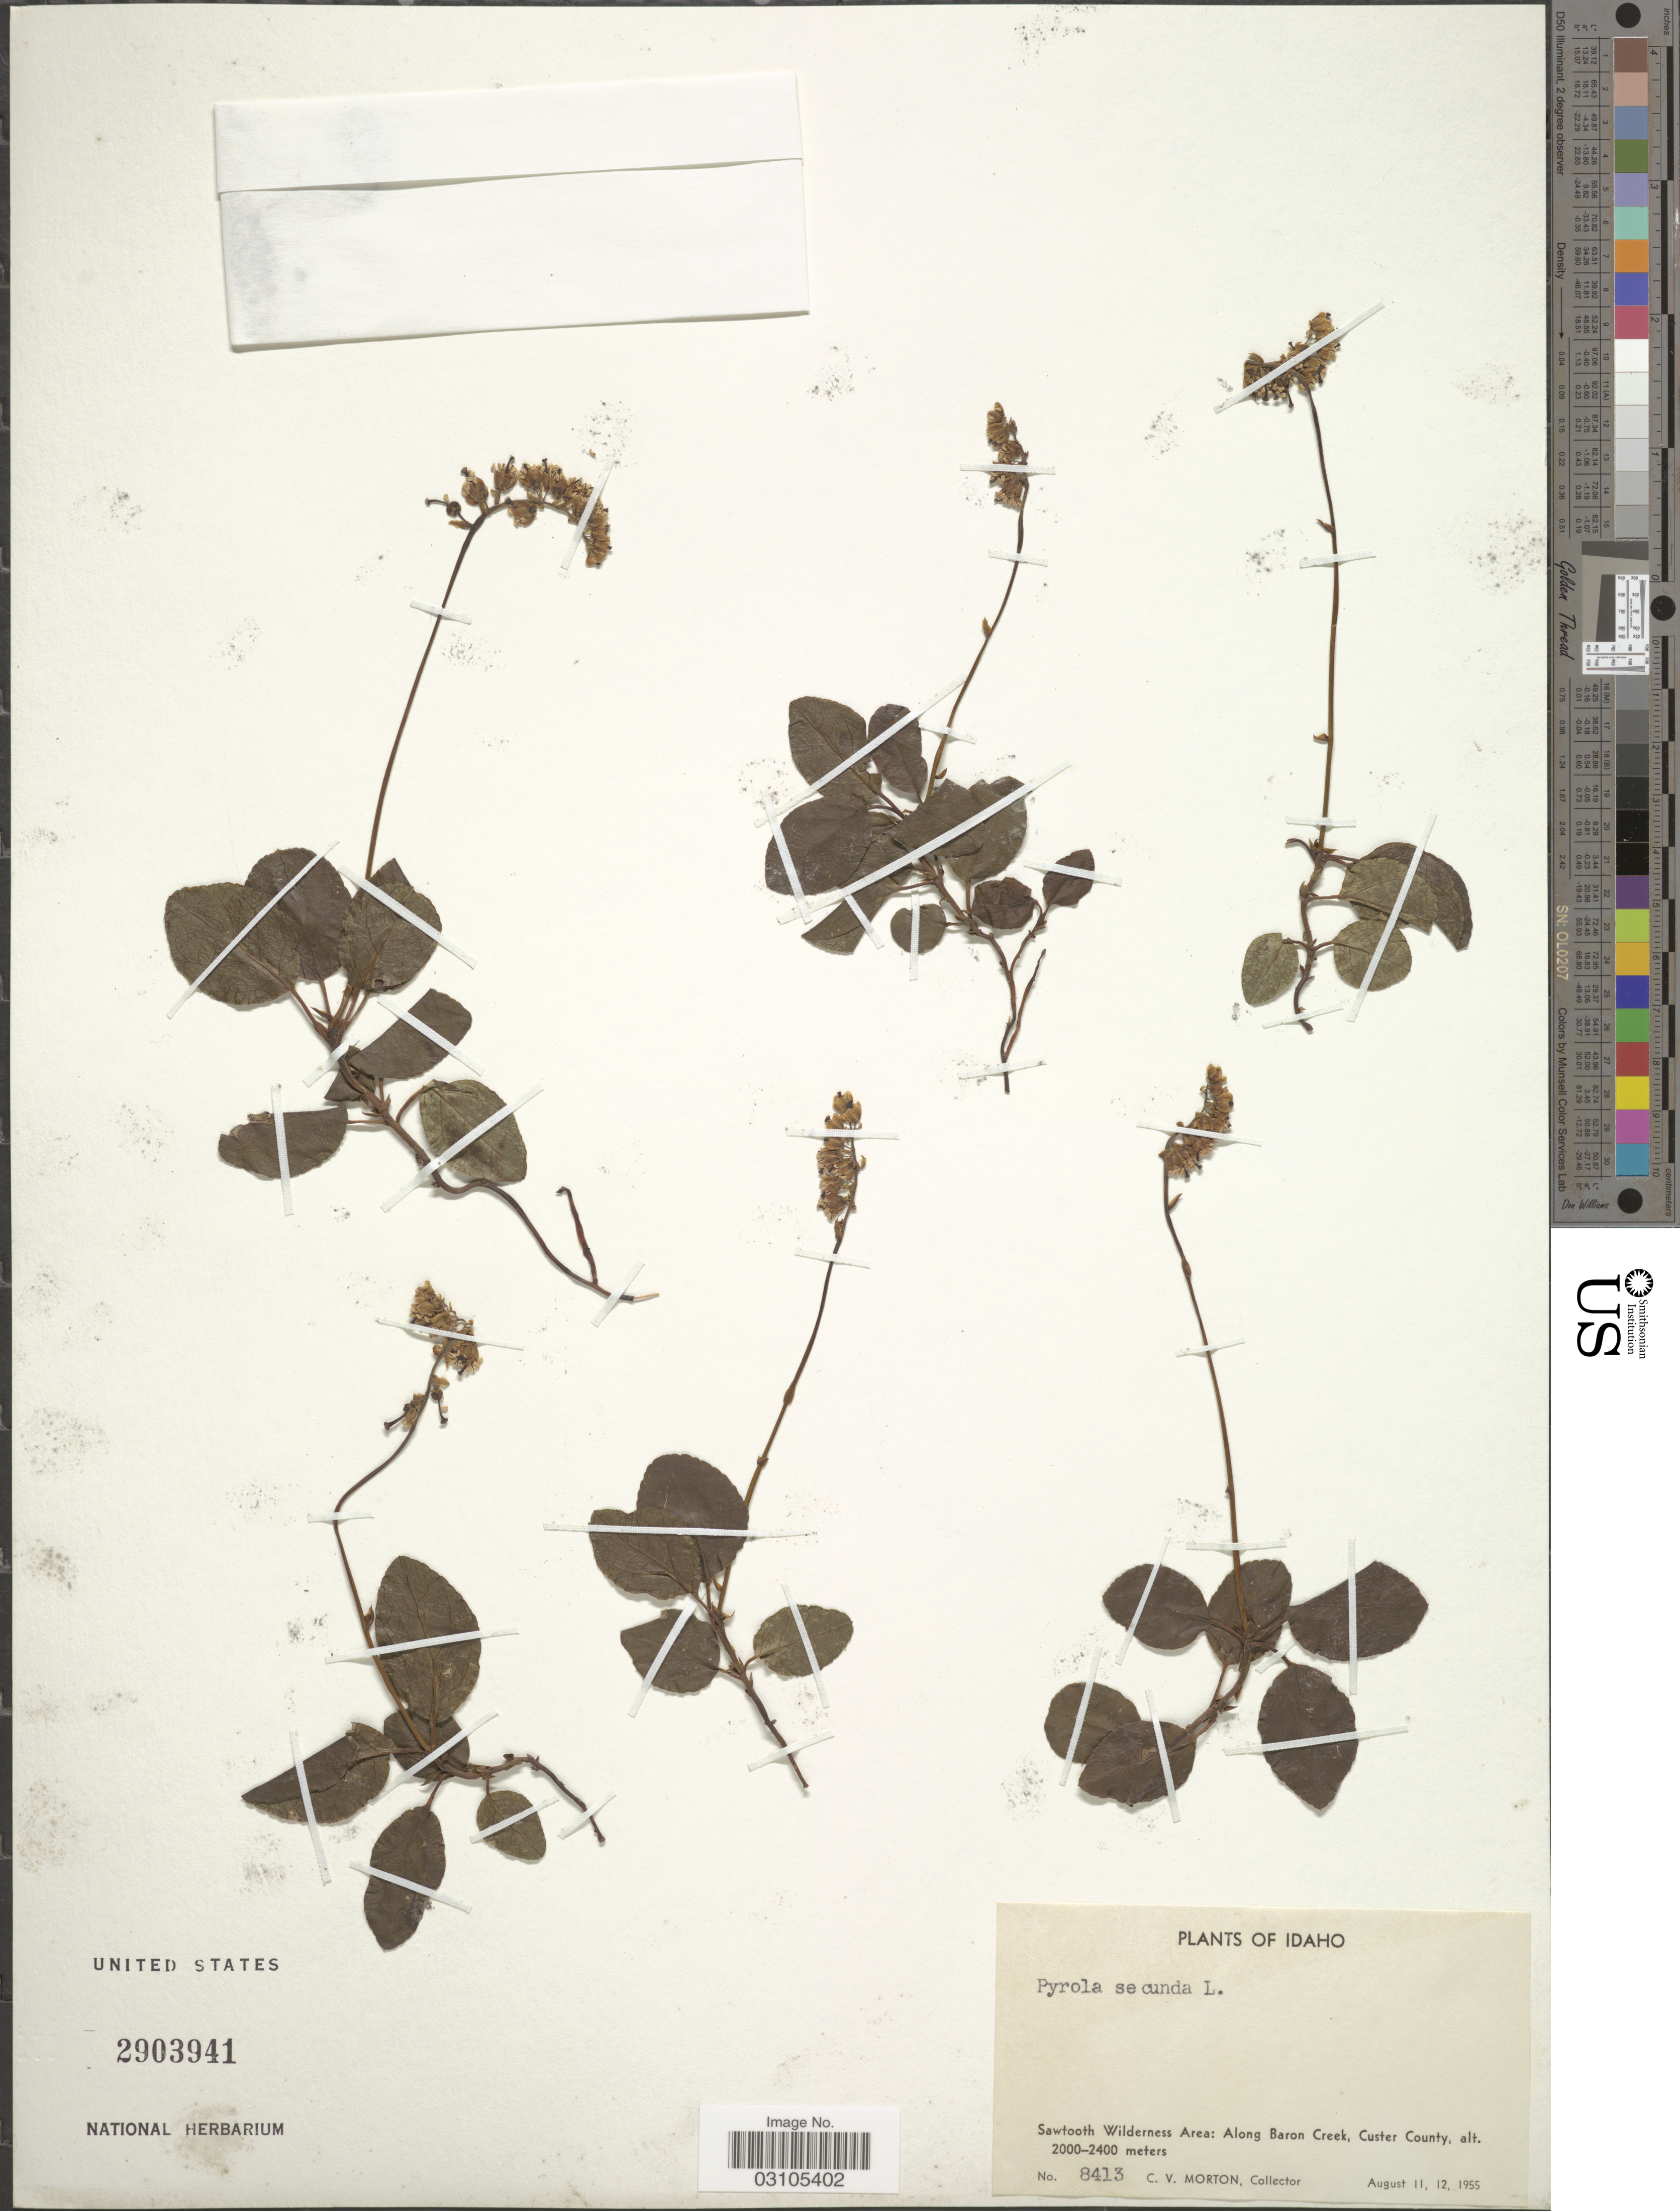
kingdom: Plantae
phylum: Tracheophyta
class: Magnoliopsida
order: Ericales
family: Ericaceae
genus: Orthilia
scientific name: Orthilia secunda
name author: (L.) House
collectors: C. V. Morton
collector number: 8413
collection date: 1955-08-11/1955-08-12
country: United States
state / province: Idaho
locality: Sawtooth Wilderness Area: Along Baron Creek, Custer County.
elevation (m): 2000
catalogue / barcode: US 2903941